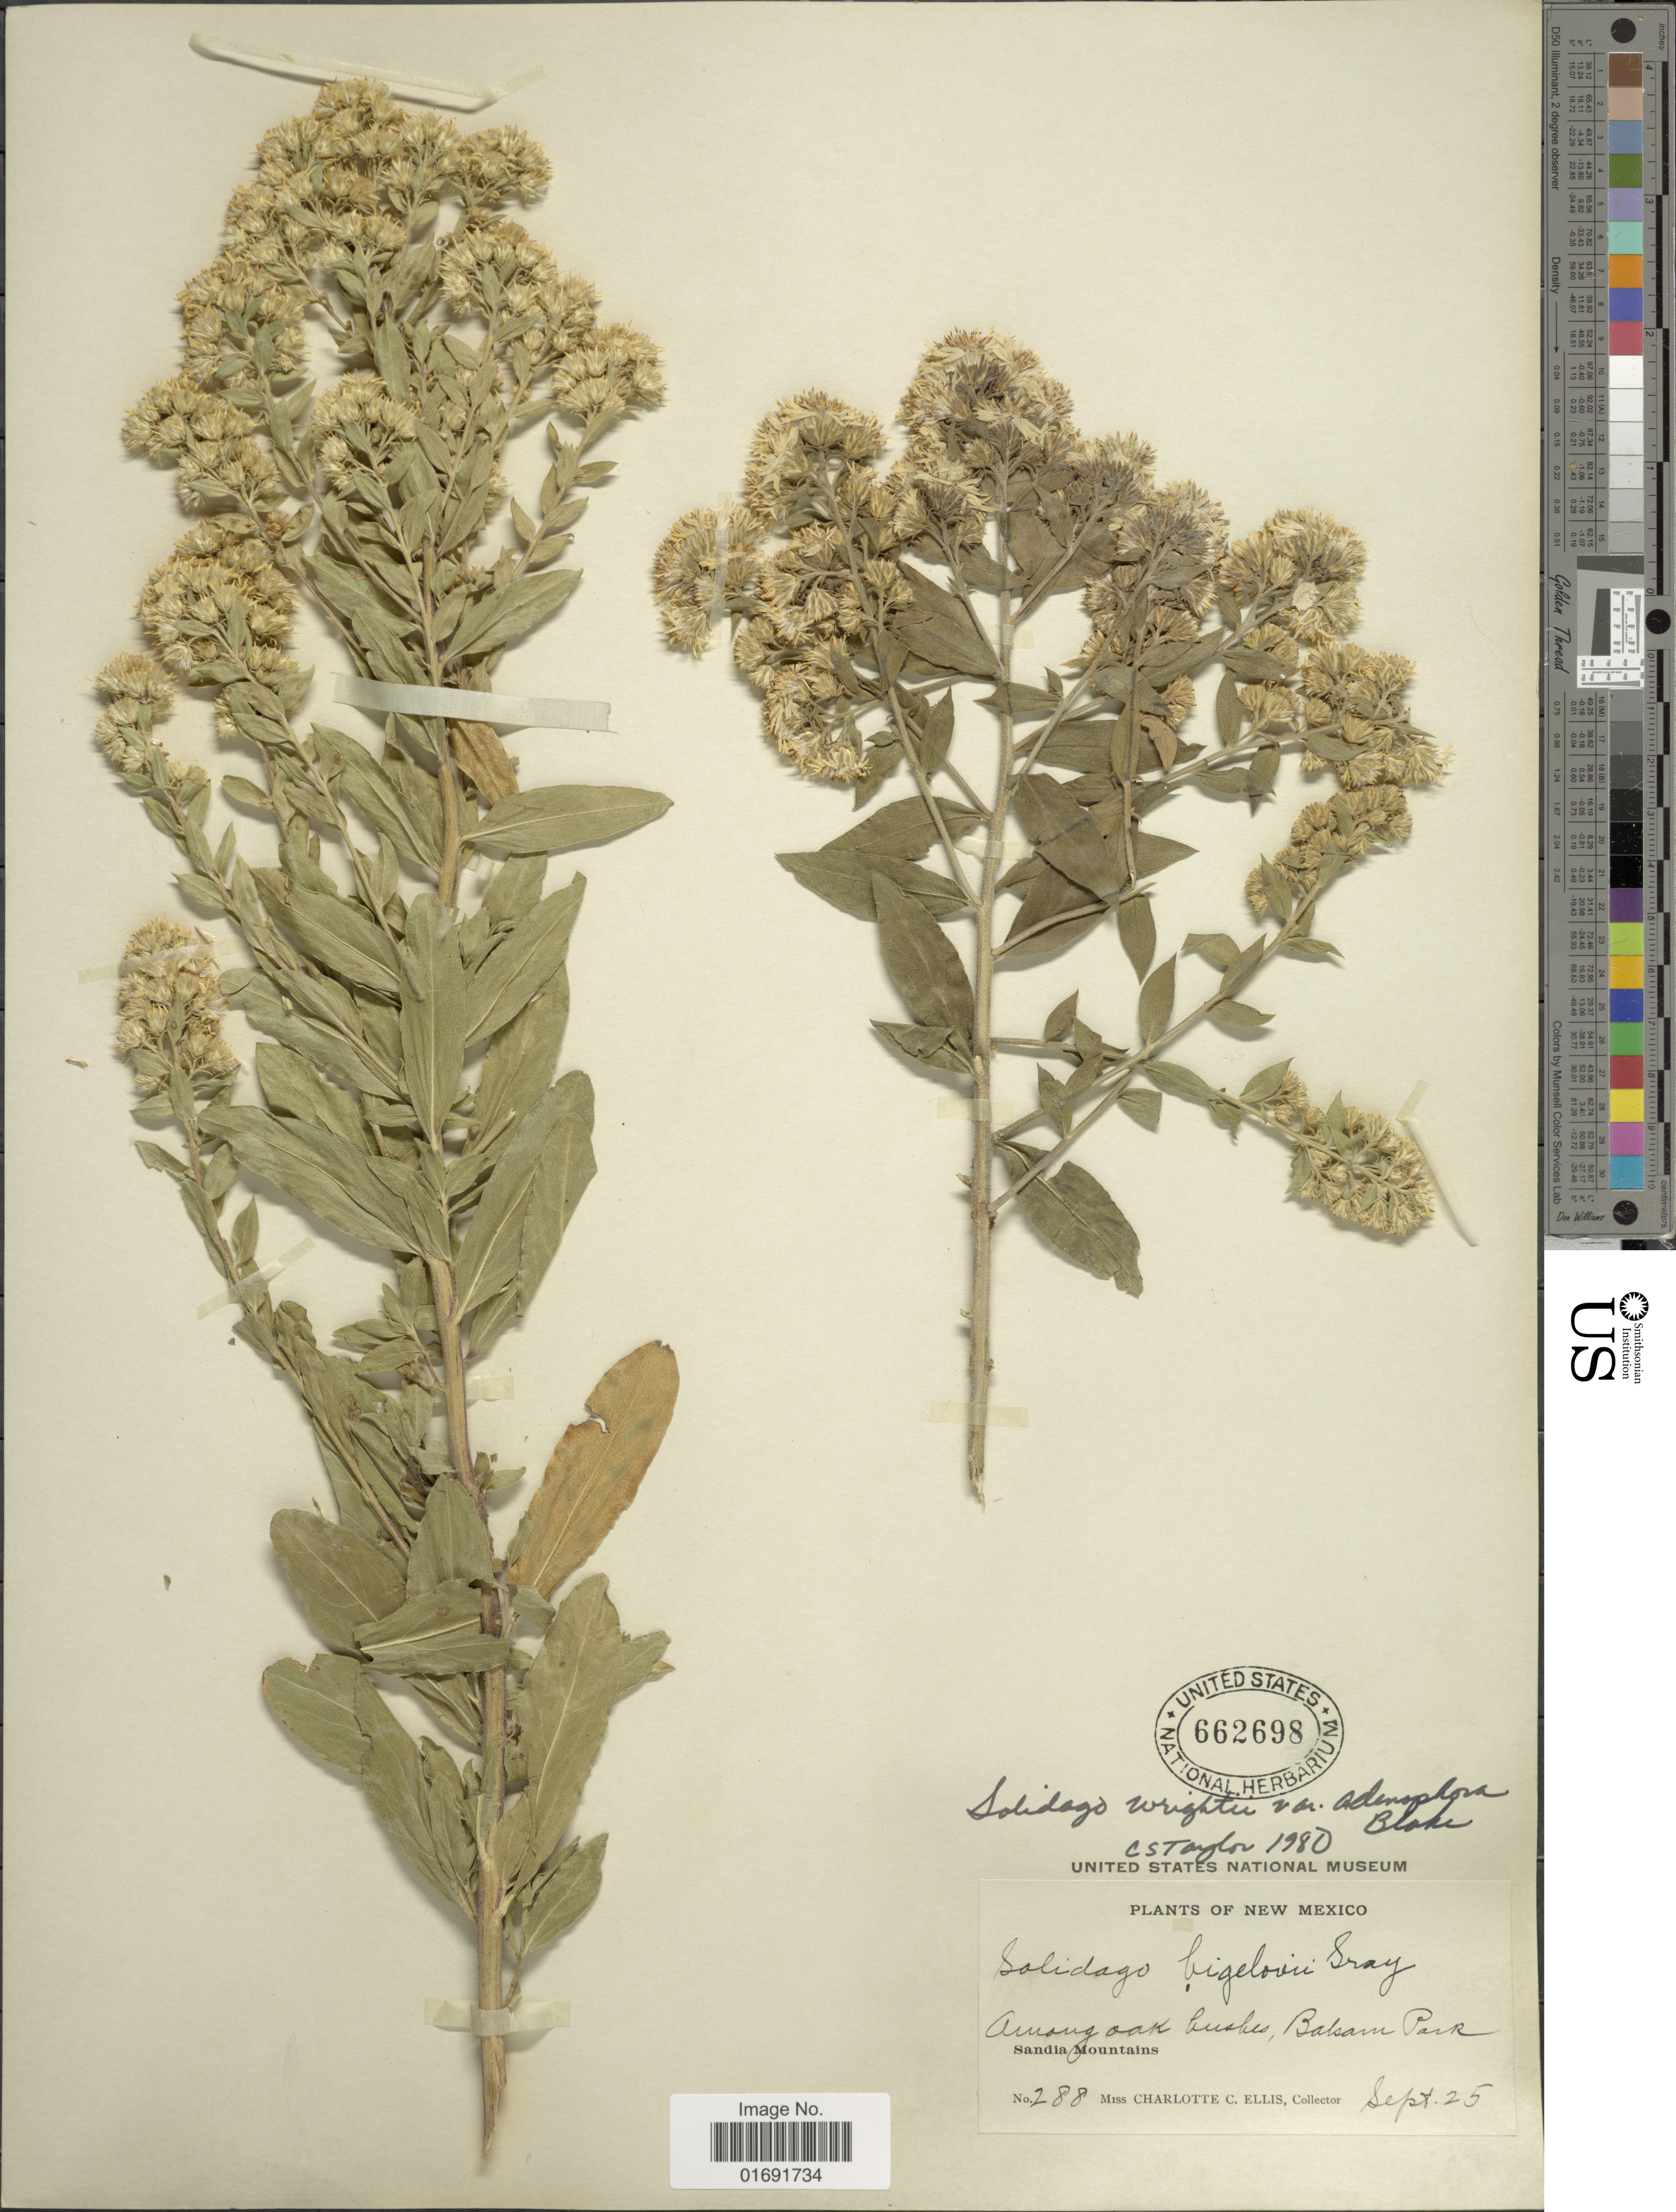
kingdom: Plantae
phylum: Tracheophyta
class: Magnoliopsida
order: Asterales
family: Asteraceae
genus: Solidago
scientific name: Solidago wrightii var. adenophora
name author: S.F. Blake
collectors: C. C. Ellis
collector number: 288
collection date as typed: Transcribed d/m/y: /9/25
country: United States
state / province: New Mexico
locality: Balsam Park, Sandia Mountains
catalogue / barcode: US 662698